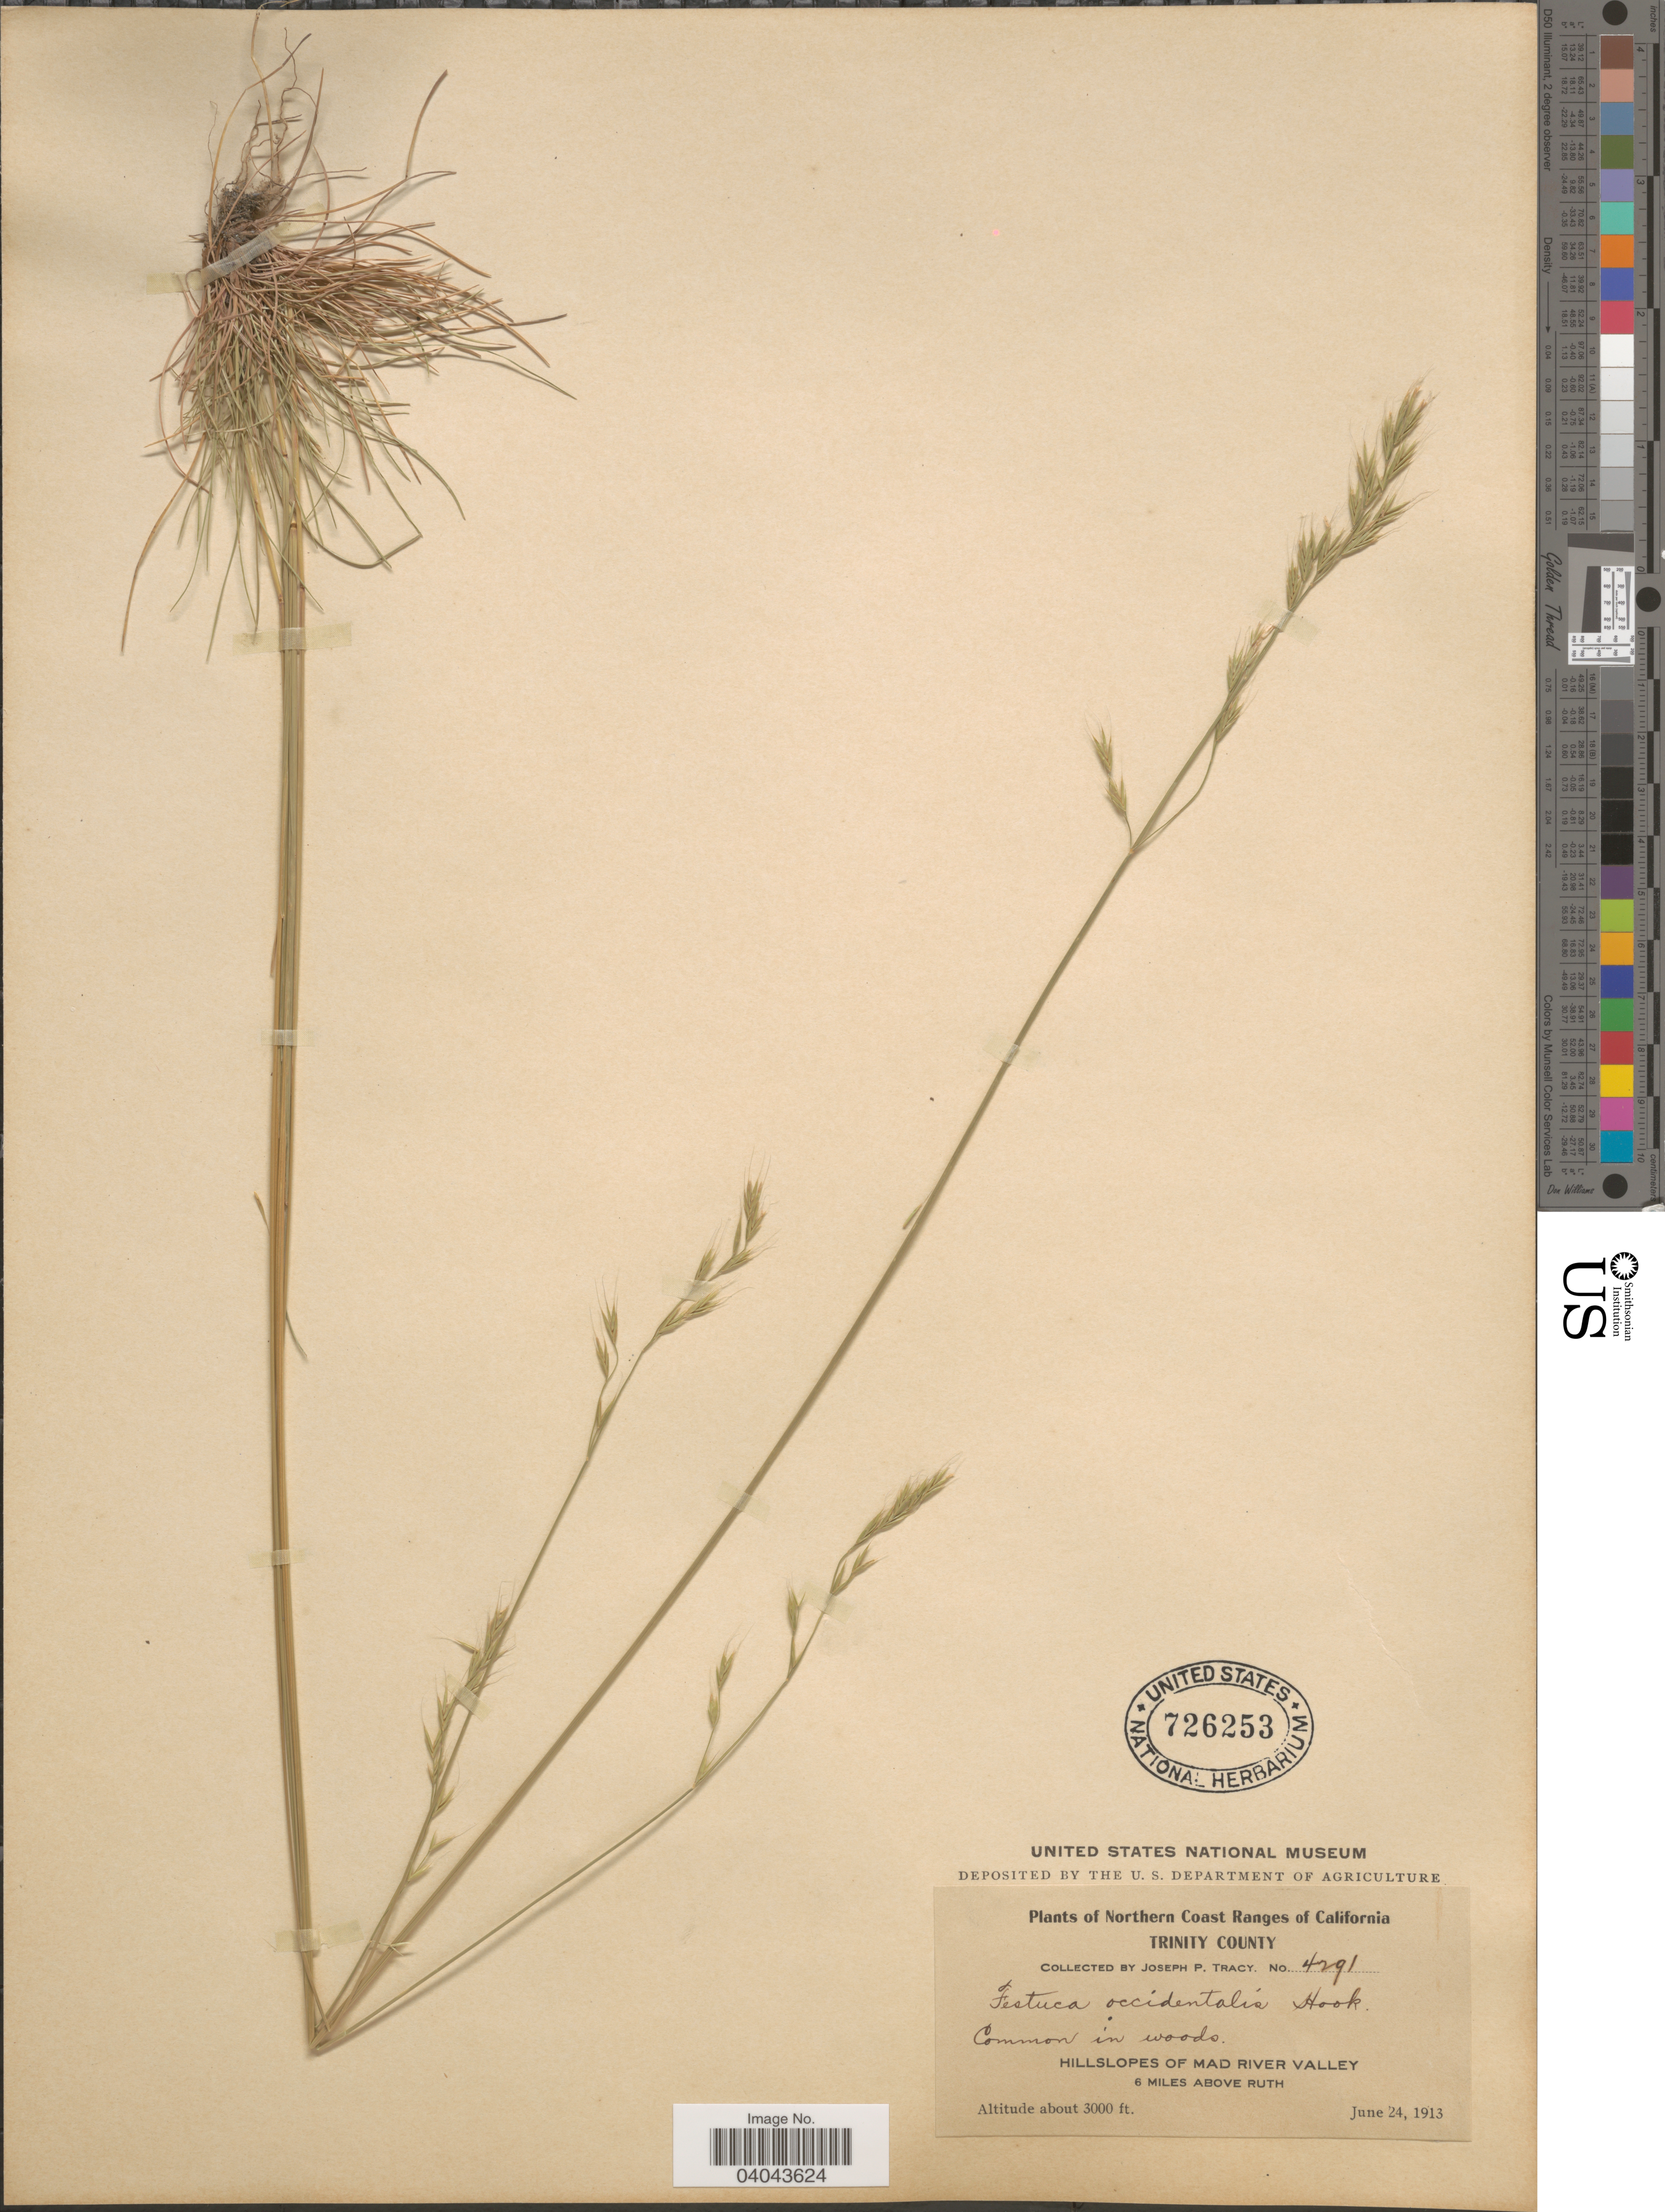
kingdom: Plantae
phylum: Tracheophyta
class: Liliopsida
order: Poales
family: Poaceae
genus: Festuca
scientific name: Festuca occidentalis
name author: Hook.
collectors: J. Tracy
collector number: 4291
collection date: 1913-06-24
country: United States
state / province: California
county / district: Trinity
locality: Northern Coast Ranges of California. Trinity County. Hillslopes of Mad River Valley. 6 miles above Ruth.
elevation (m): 914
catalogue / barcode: US 726253